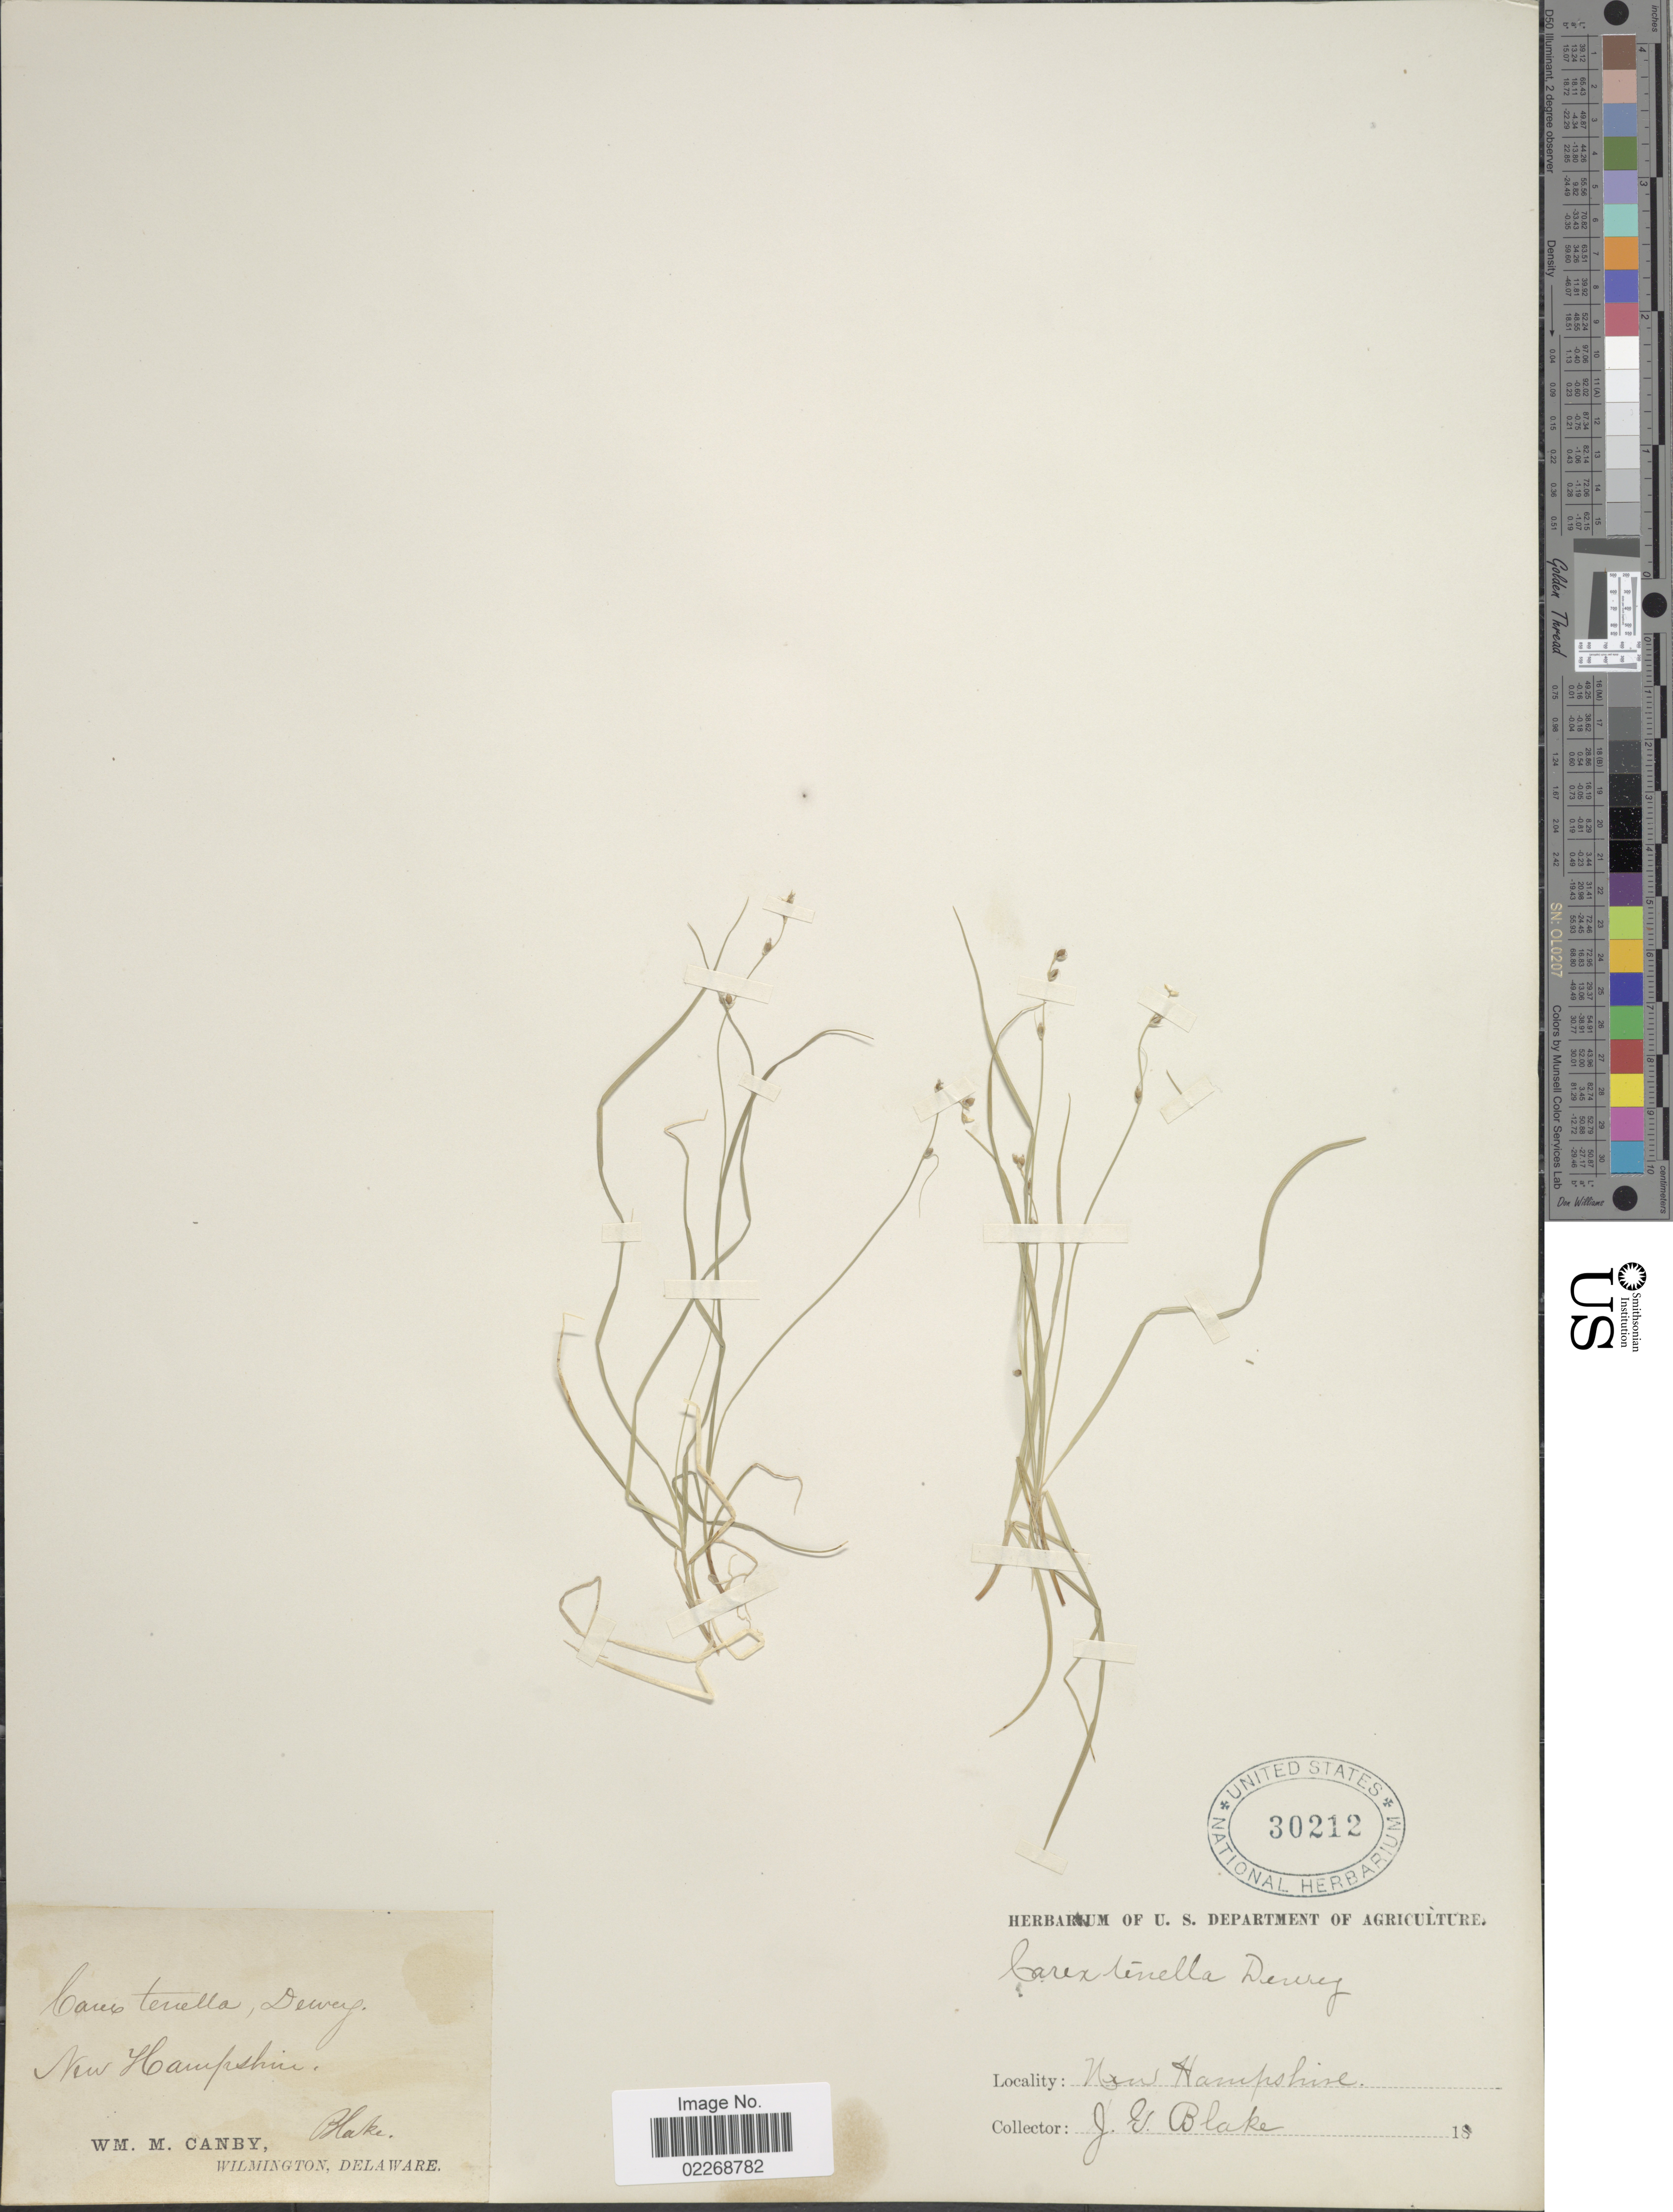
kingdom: Plantae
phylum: Tracheophyta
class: Liliopsida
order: Poales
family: Cyperaceae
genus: Carex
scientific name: Carex disperma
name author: Dewey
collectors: W. M. Canby & J. Blake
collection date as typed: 18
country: United States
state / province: New Hampshire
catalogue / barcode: US 30212